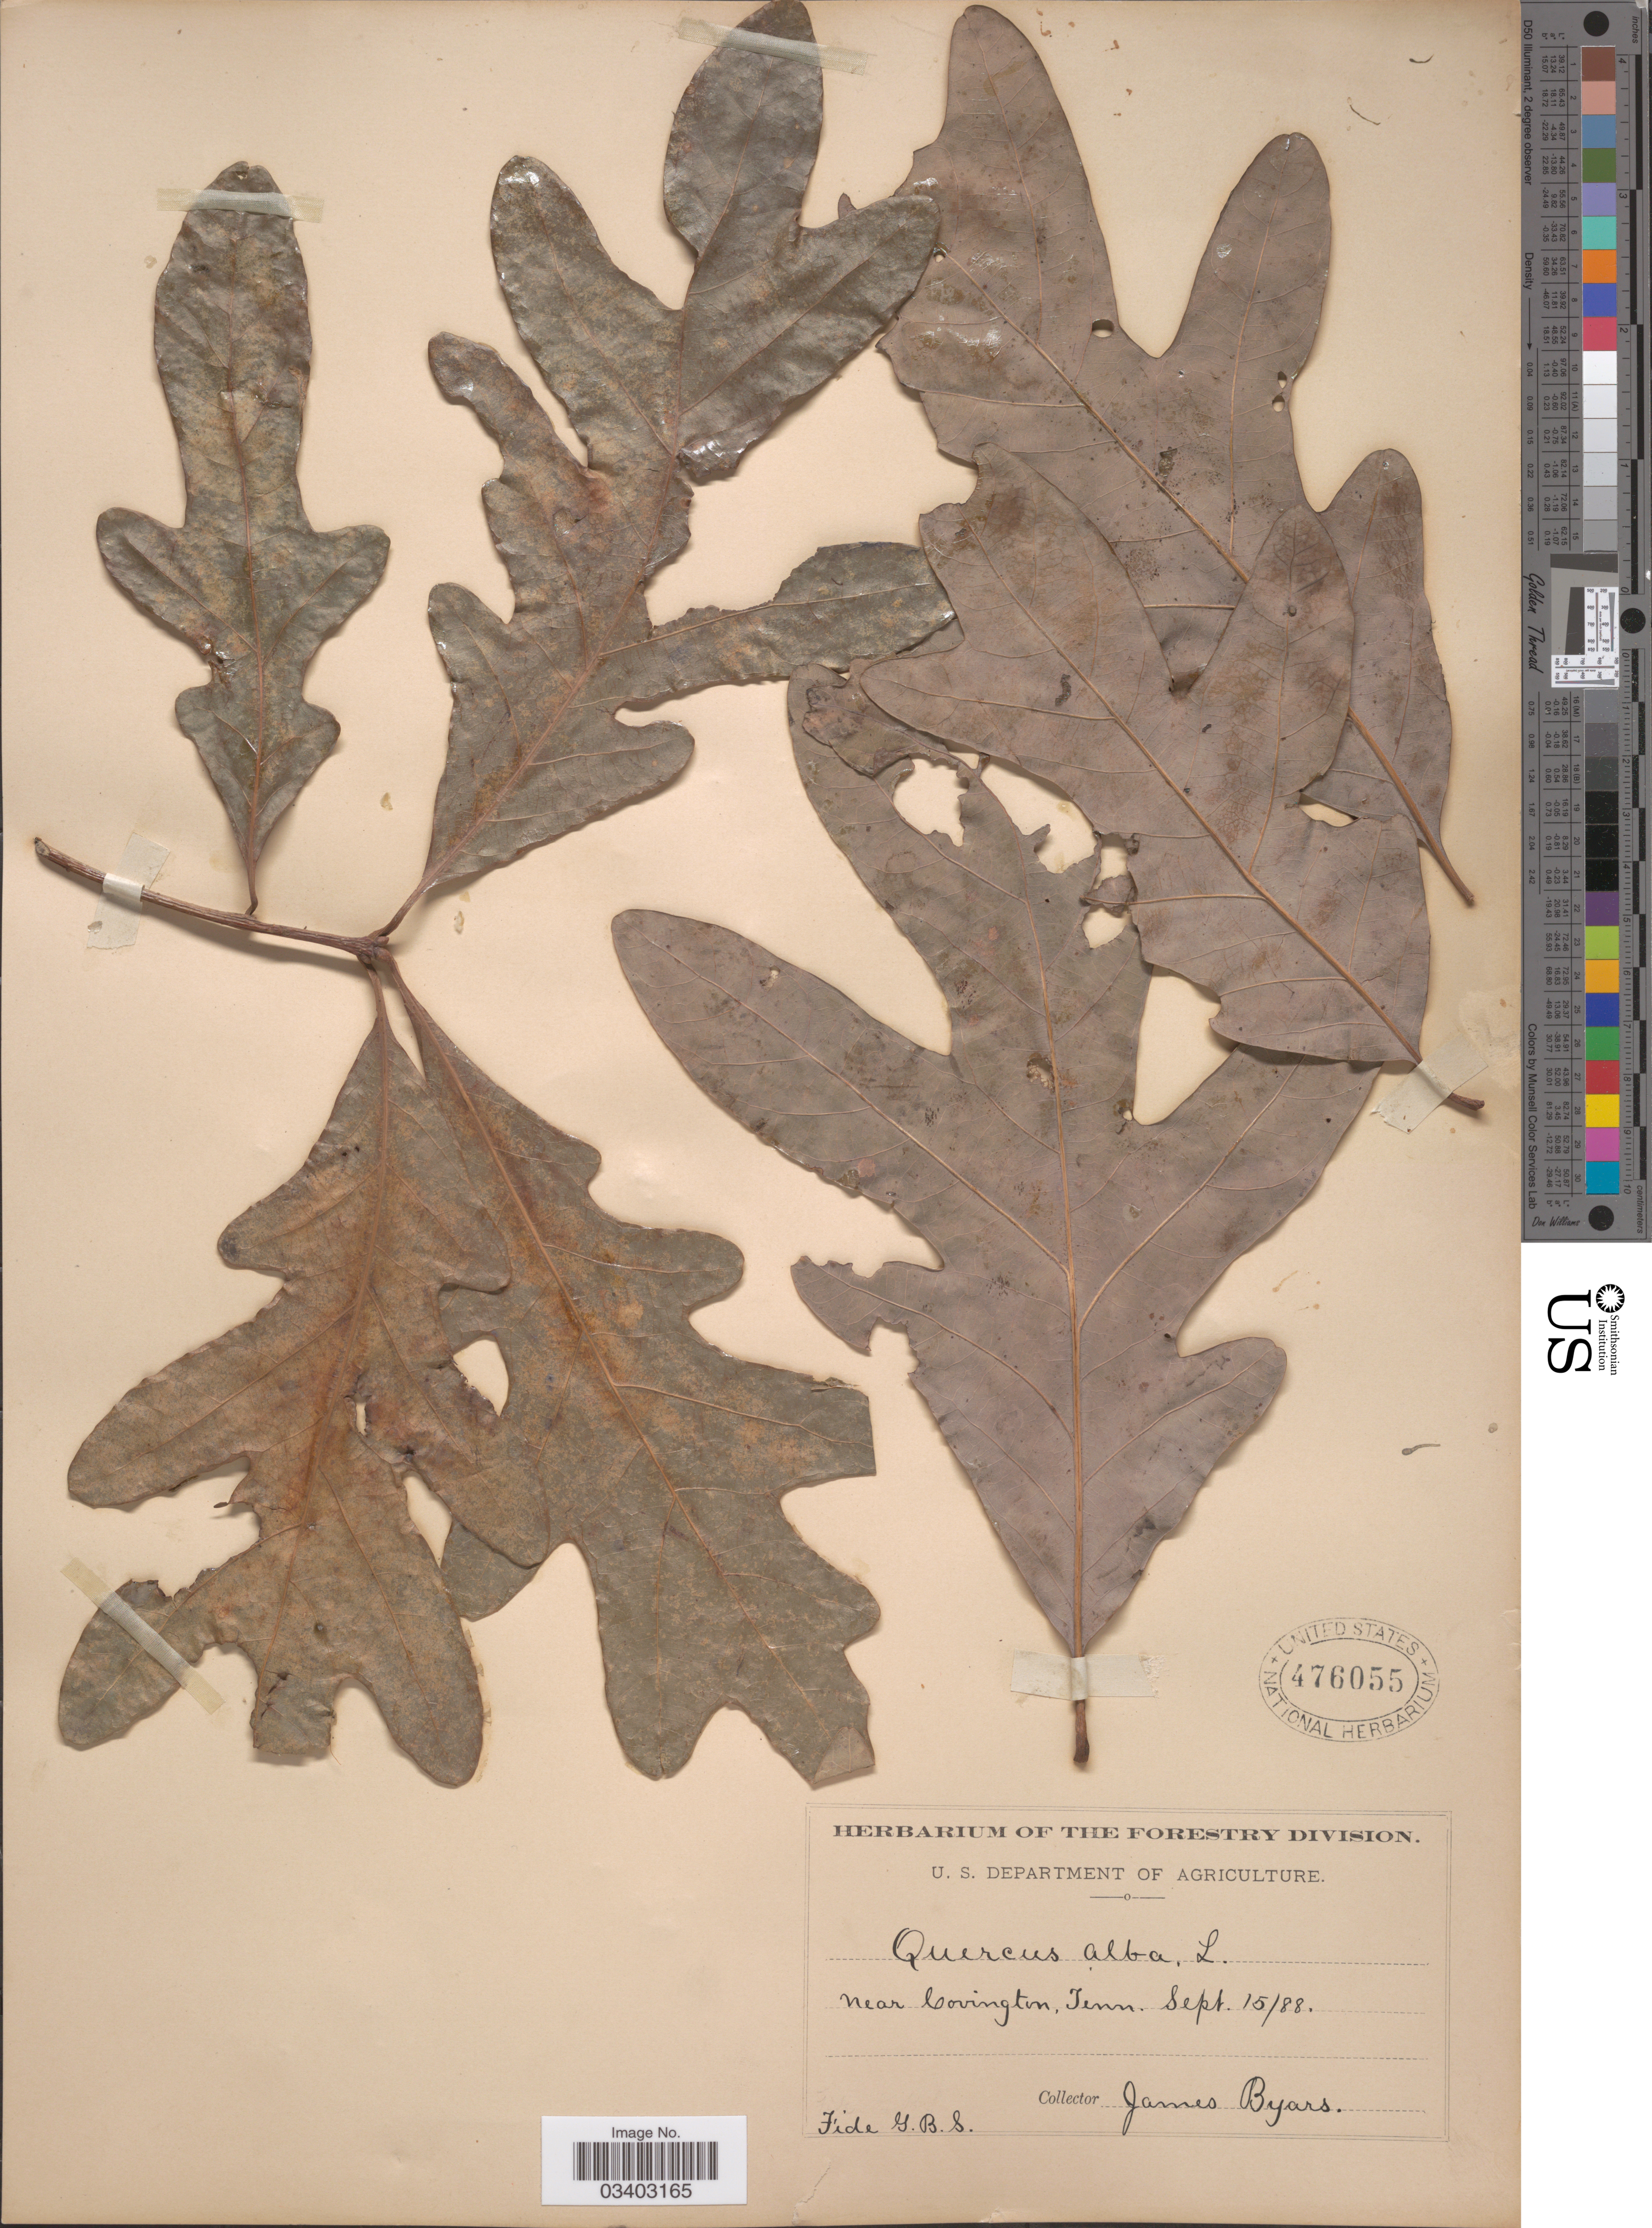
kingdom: Plantae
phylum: Tracheophyta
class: Magnoliopsida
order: Fagales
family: Fagaceae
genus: Quercus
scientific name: Quercus alba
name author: L.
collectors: J. Byars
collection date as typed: Transcribed d/m/y: 15/9/88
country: United States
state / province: Tennessee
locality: Near Covington.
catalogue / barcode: US 476055